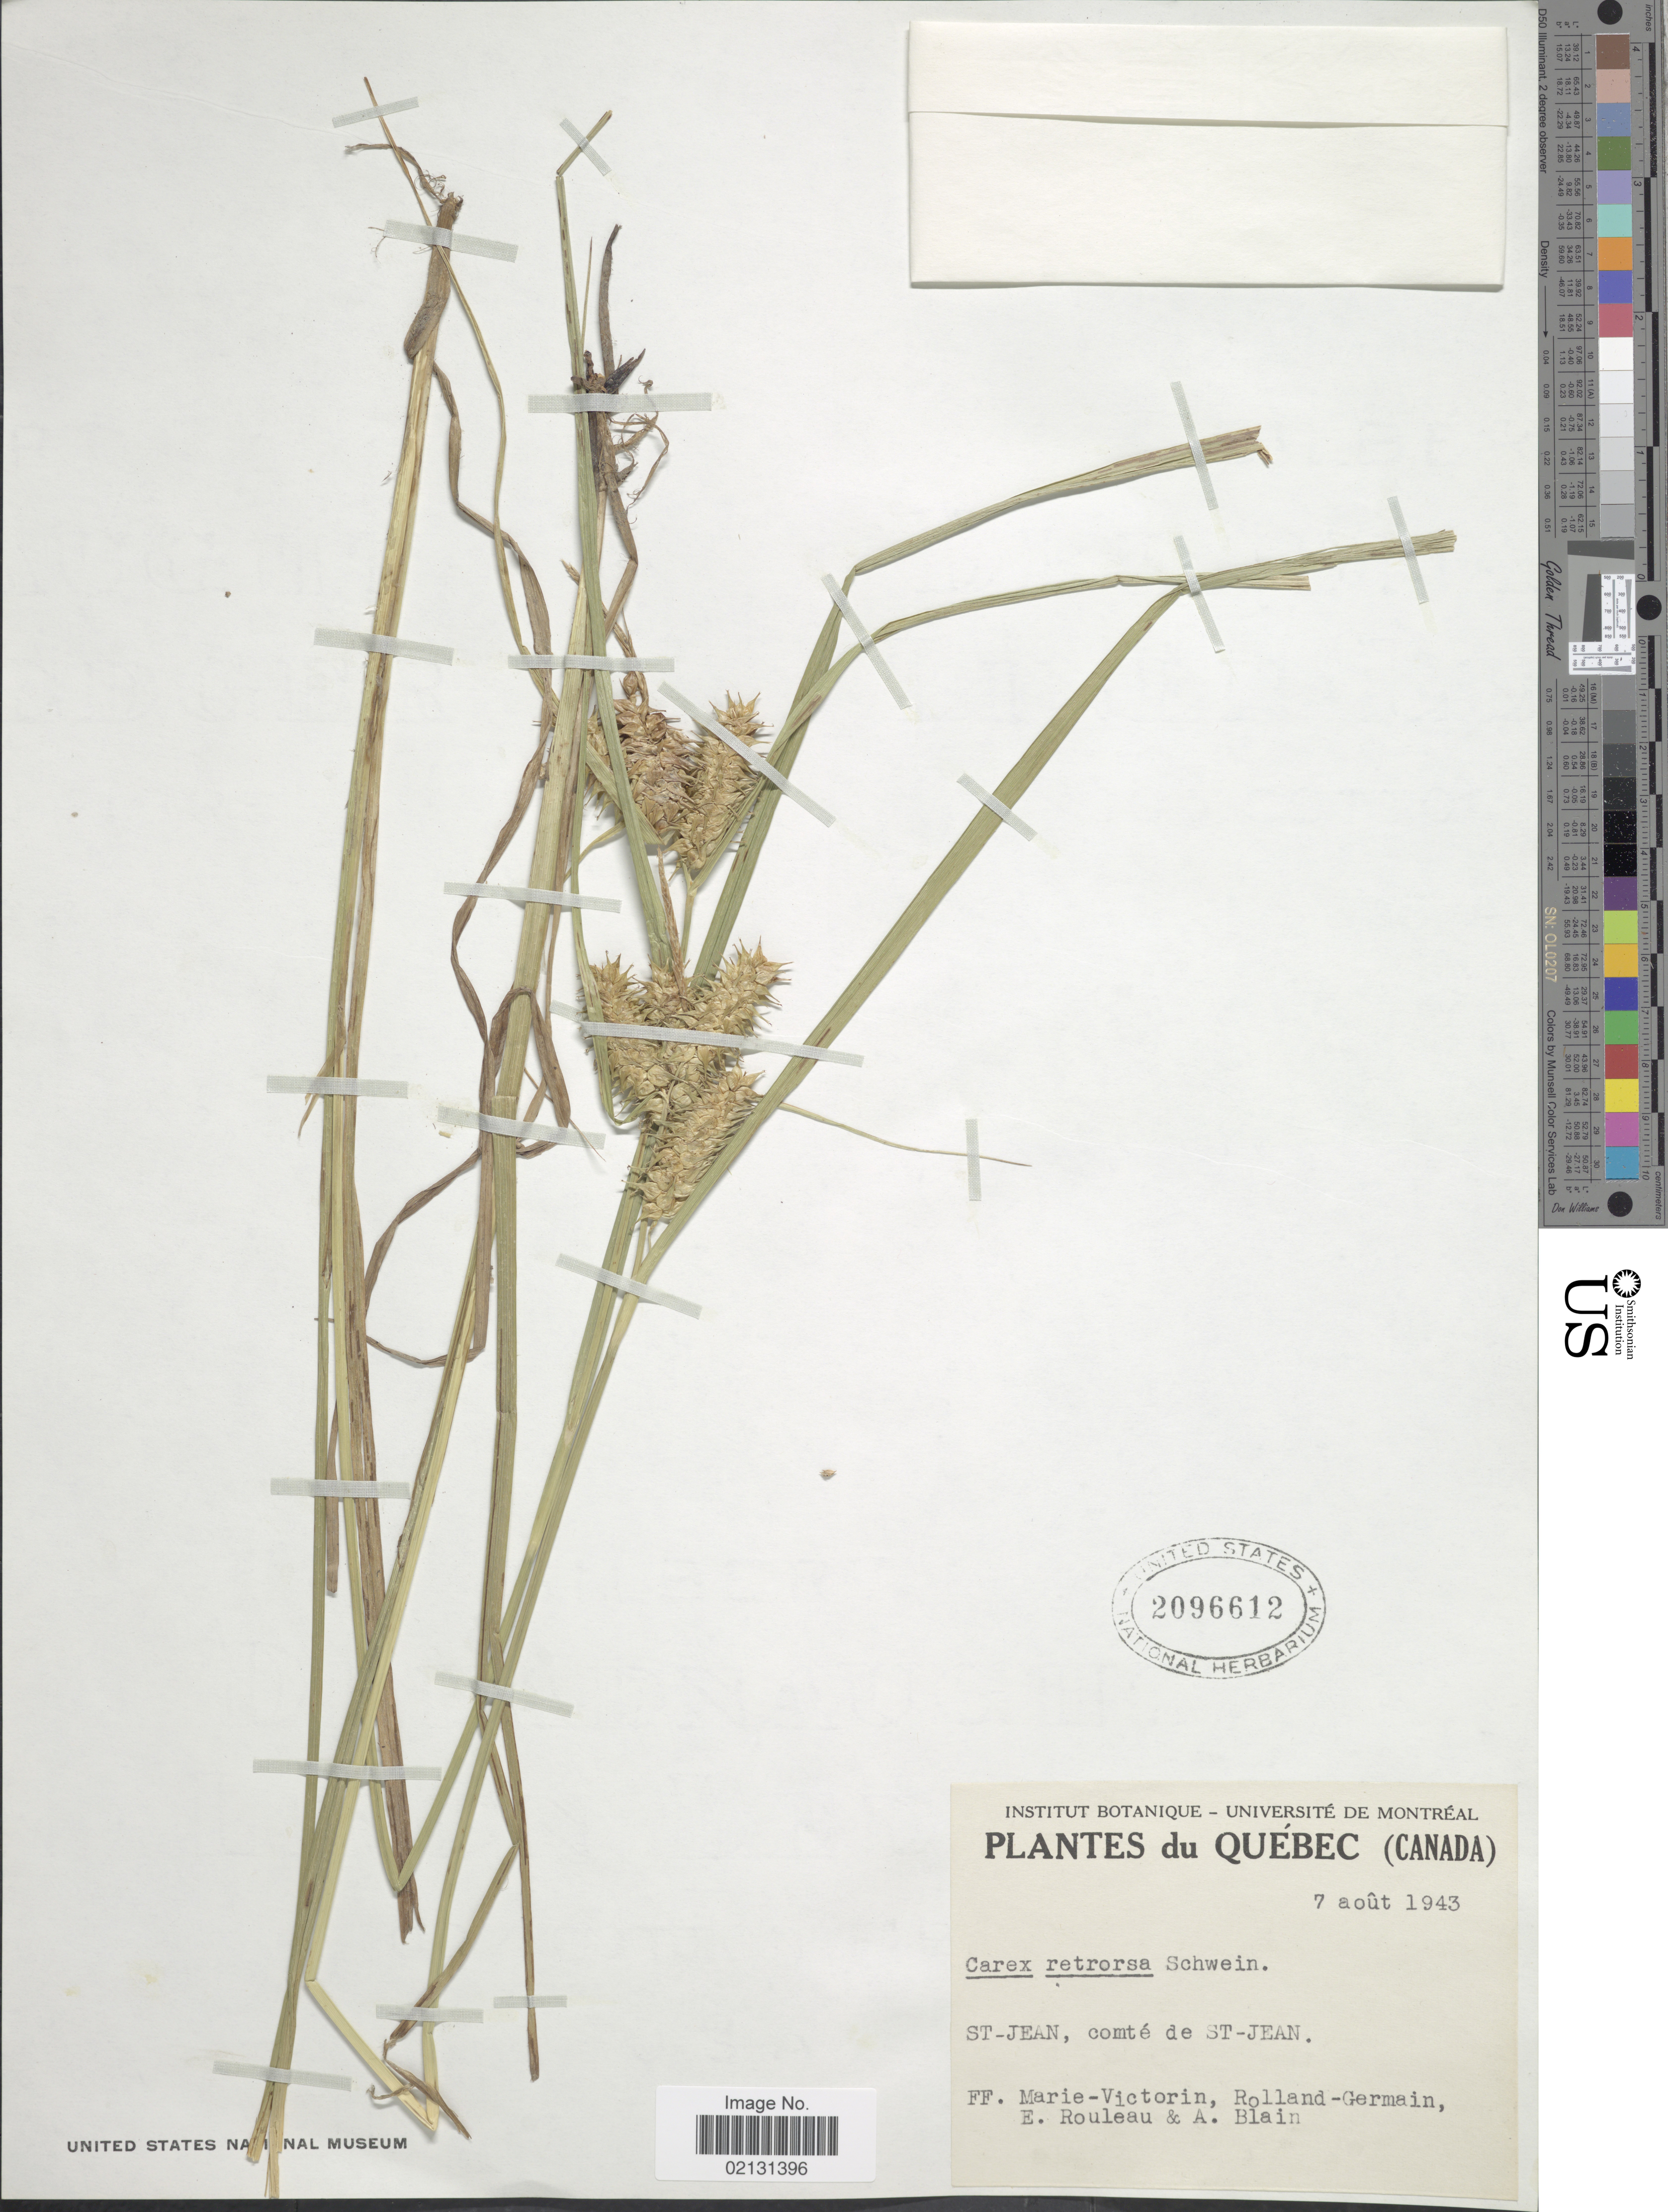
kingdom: Plantae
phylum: Tracheophyta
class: Liliopsida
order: Poales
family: Cyperaceae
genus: Carex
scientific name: Carex retrorsa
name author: Schwein.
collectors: F. Marie-Victorin, Rolland-Germain, E. Rouleau & A. Blain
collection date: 1943-08-07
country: Canada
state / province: Quebec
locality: St-Jean, comte de St-Jean.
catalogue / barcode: US 2096612